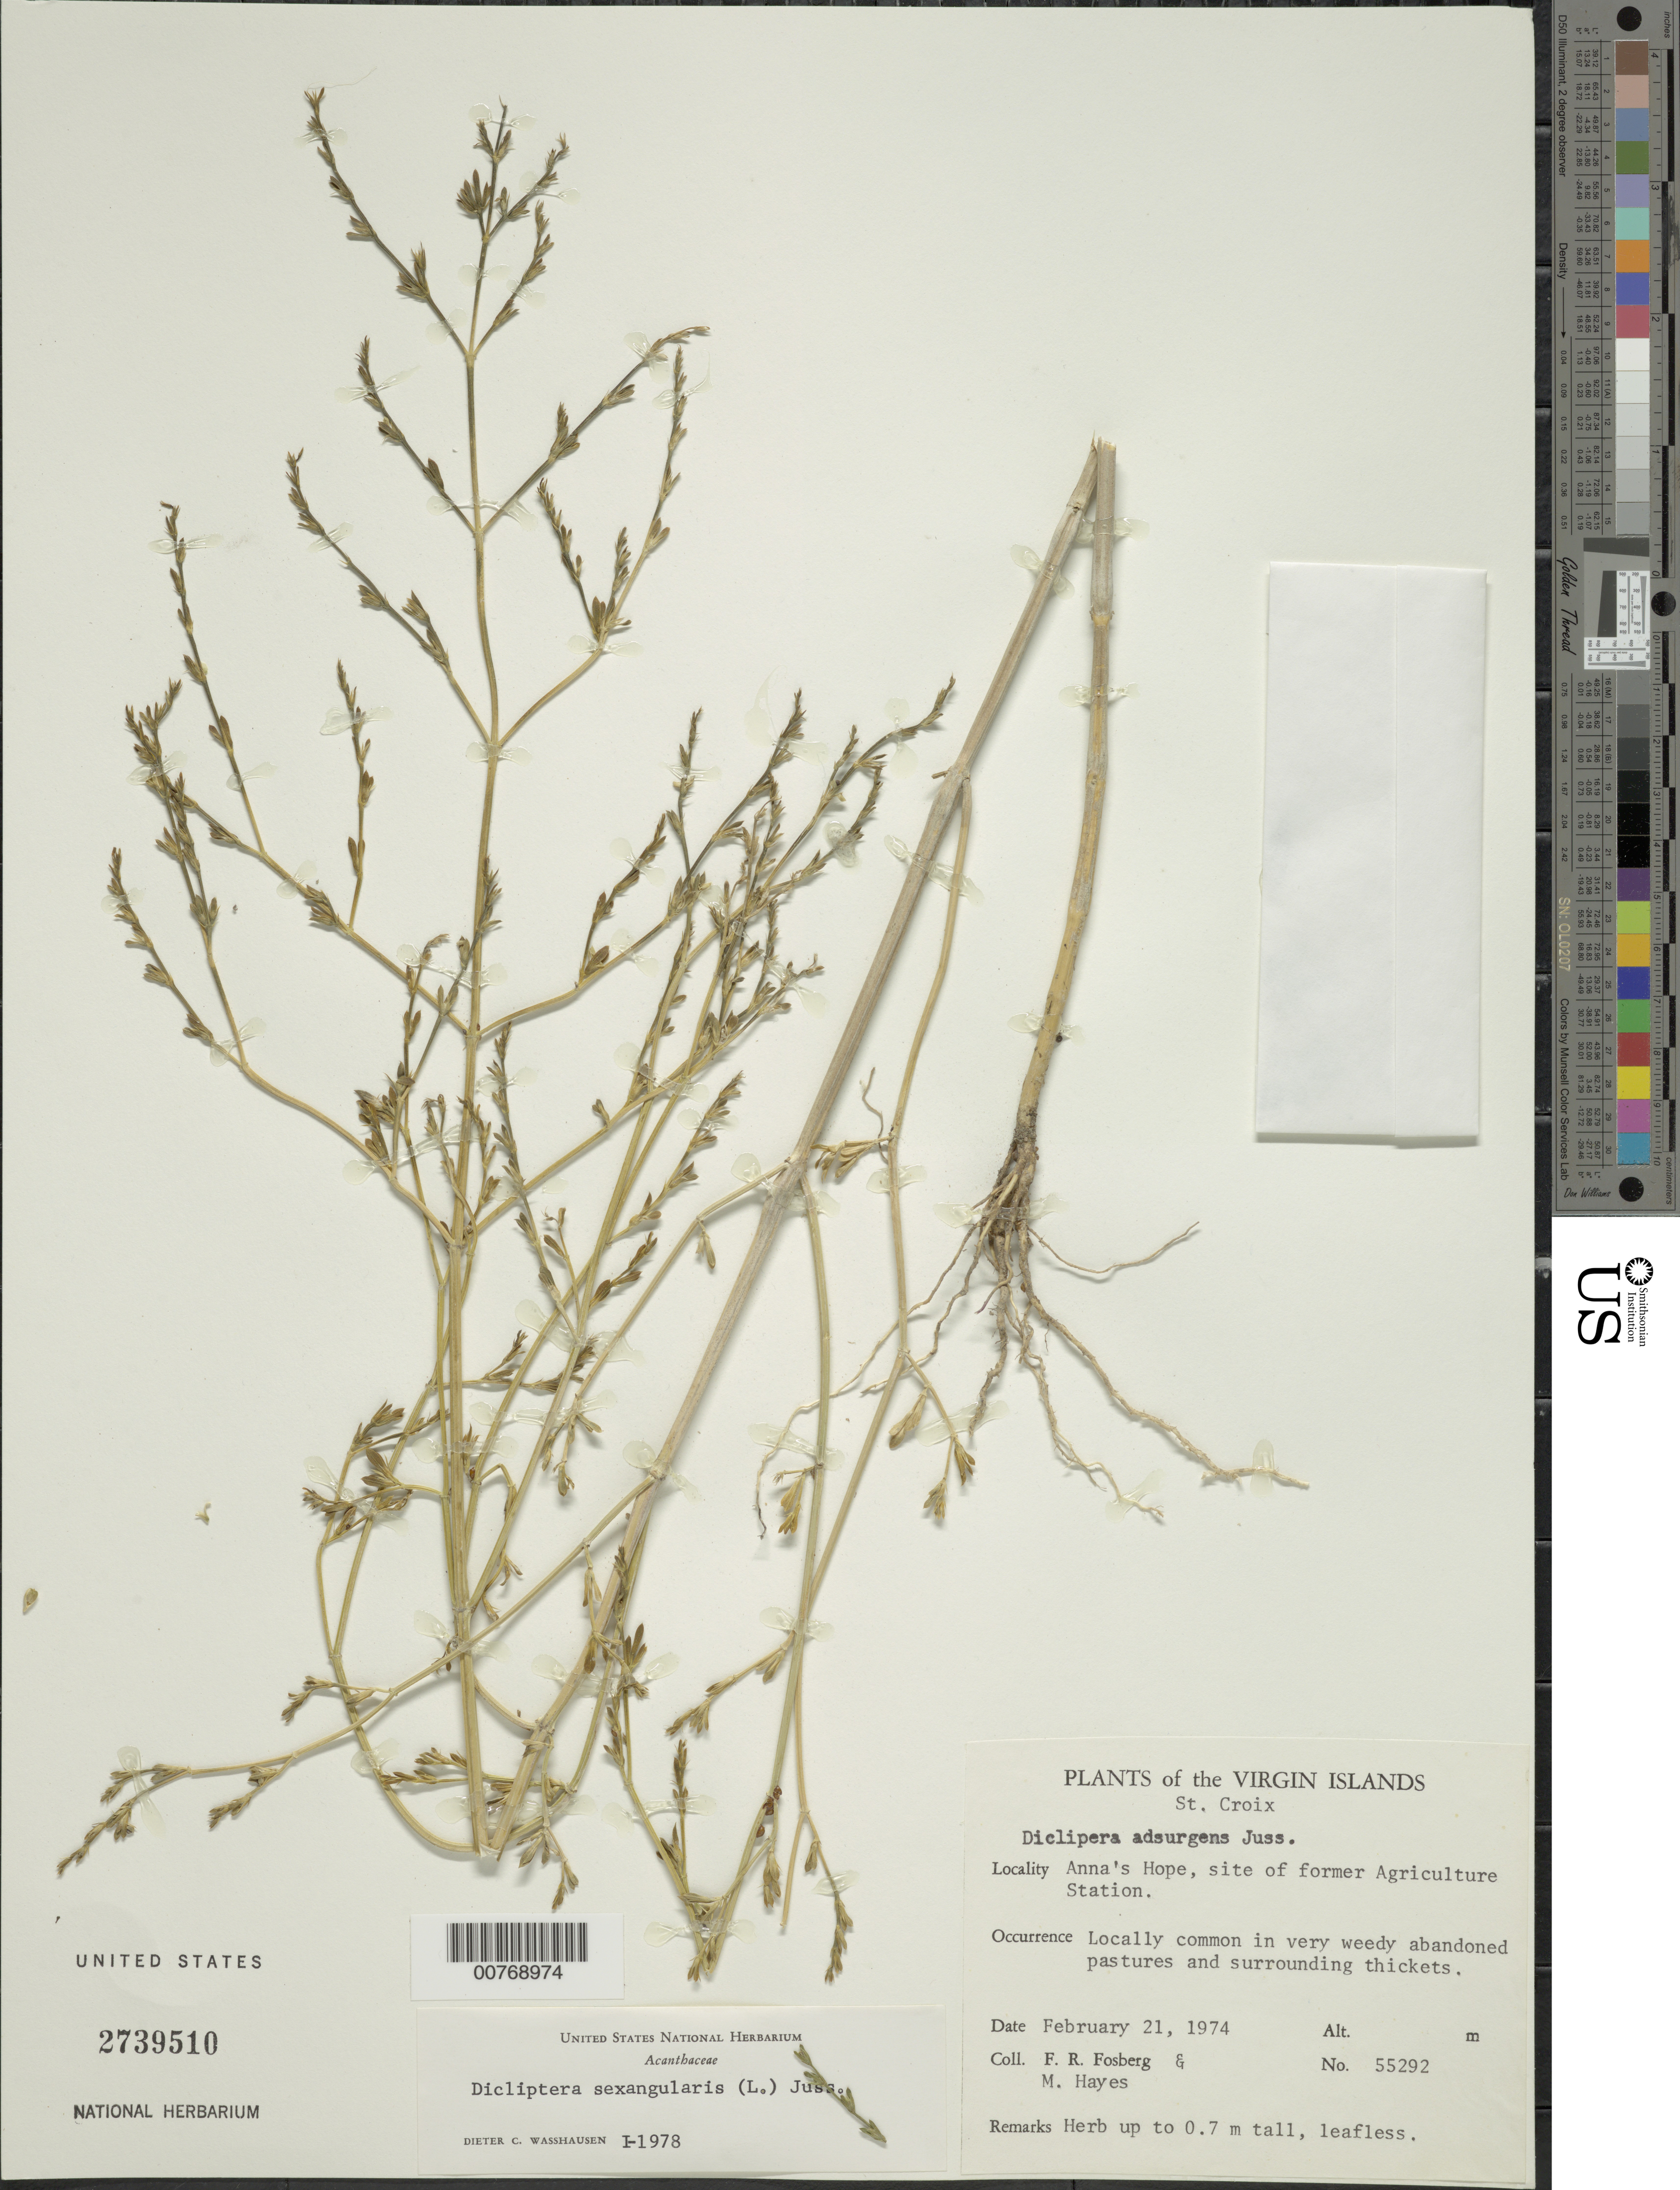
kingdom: Plantae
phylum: Tracheophyta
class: Magnoliopsida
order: Lamiales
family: Acanthaceae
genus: Dicliptera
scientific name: Dicliptera sexangularis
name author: (L.) Juss.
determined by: Wasshausen, Dieter C., (BOT), Smithsonian Institution - National Museum of Natural History (UNITED STATES)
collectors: F. R. Fosberg & M. Hayes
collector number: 55292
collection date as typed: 21 Feb 1974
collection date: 1974-02-21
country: U.S. Virgin Islands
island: St. Croix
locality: Anna's Hope, site of former Agriculture Station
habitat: Locally common in very weedy abandoned pastures and surrounding thickets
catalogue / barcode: US 2739510